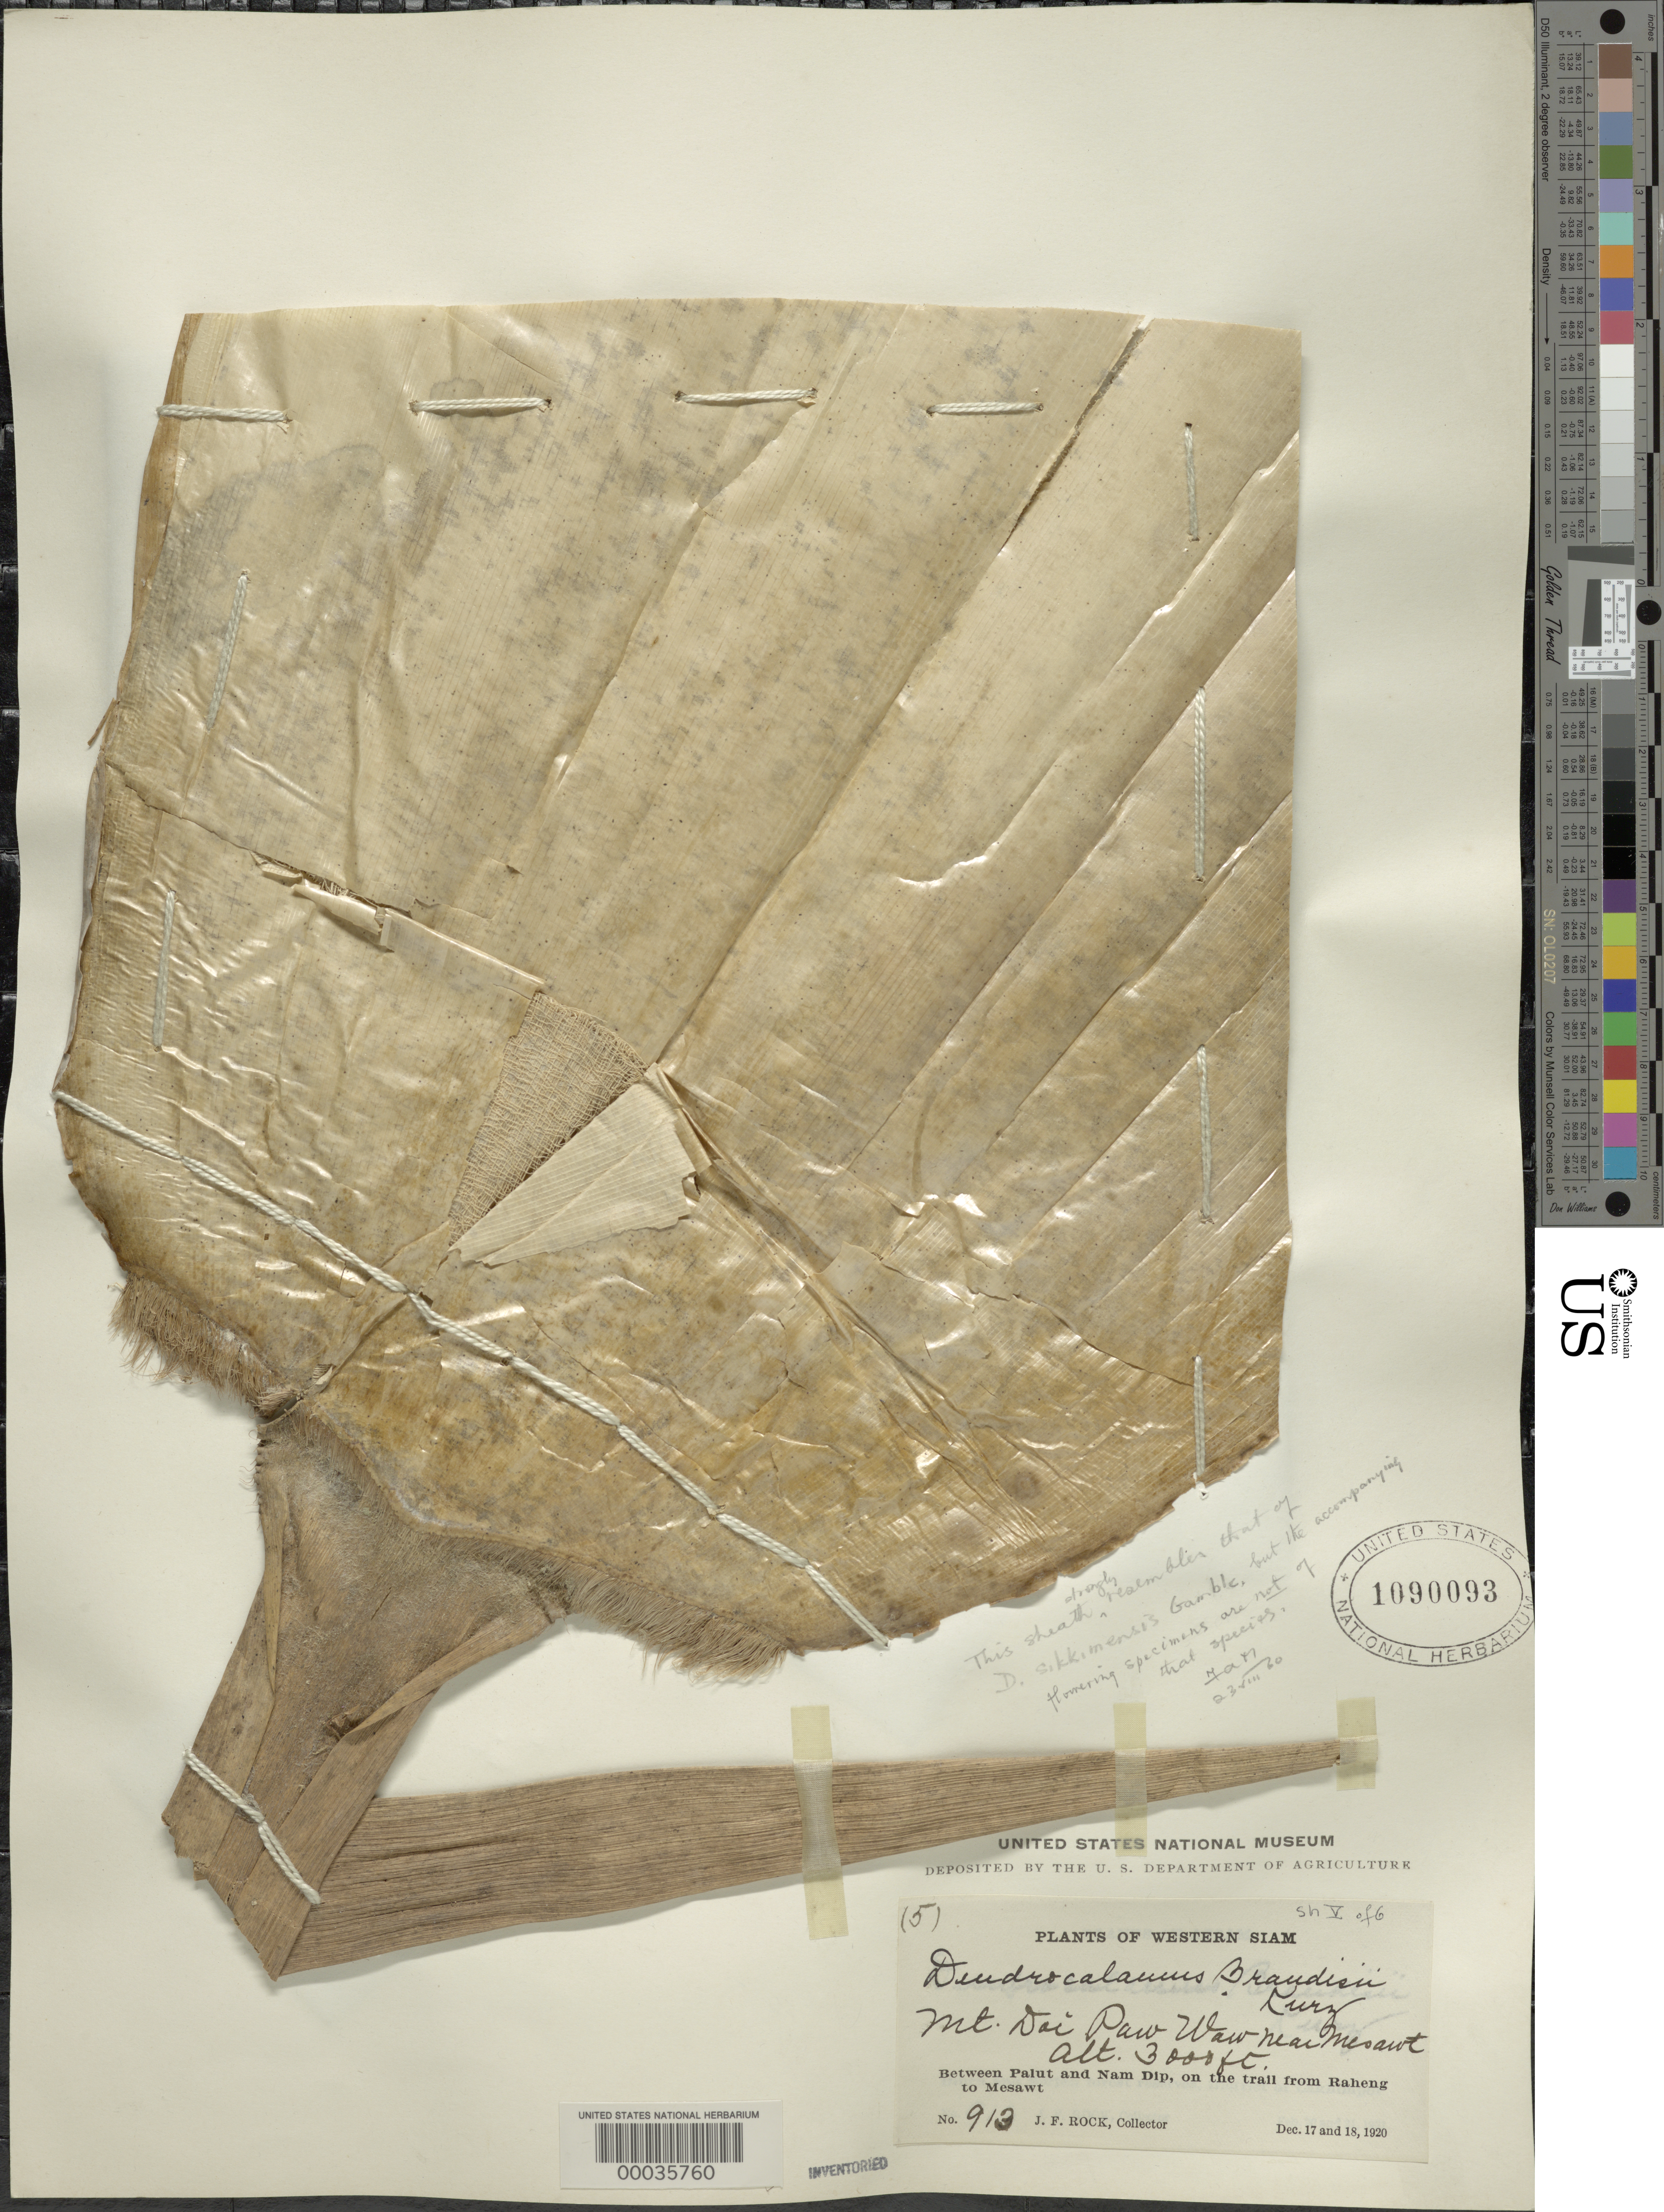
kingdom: Plantae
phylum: Tracheophyta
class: Liliopsida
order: Poales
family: Poaceae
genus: Dendrocalamus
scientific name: Dendrocalamus brandisii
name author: (Munro) Kurz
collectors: J. F. Rock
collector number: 913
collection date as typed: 17 Dec 1920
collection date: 1920-12-17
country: Thailand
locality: Palut, nam dip, raheng, mesawt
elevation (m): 915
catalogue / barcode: US 1090093